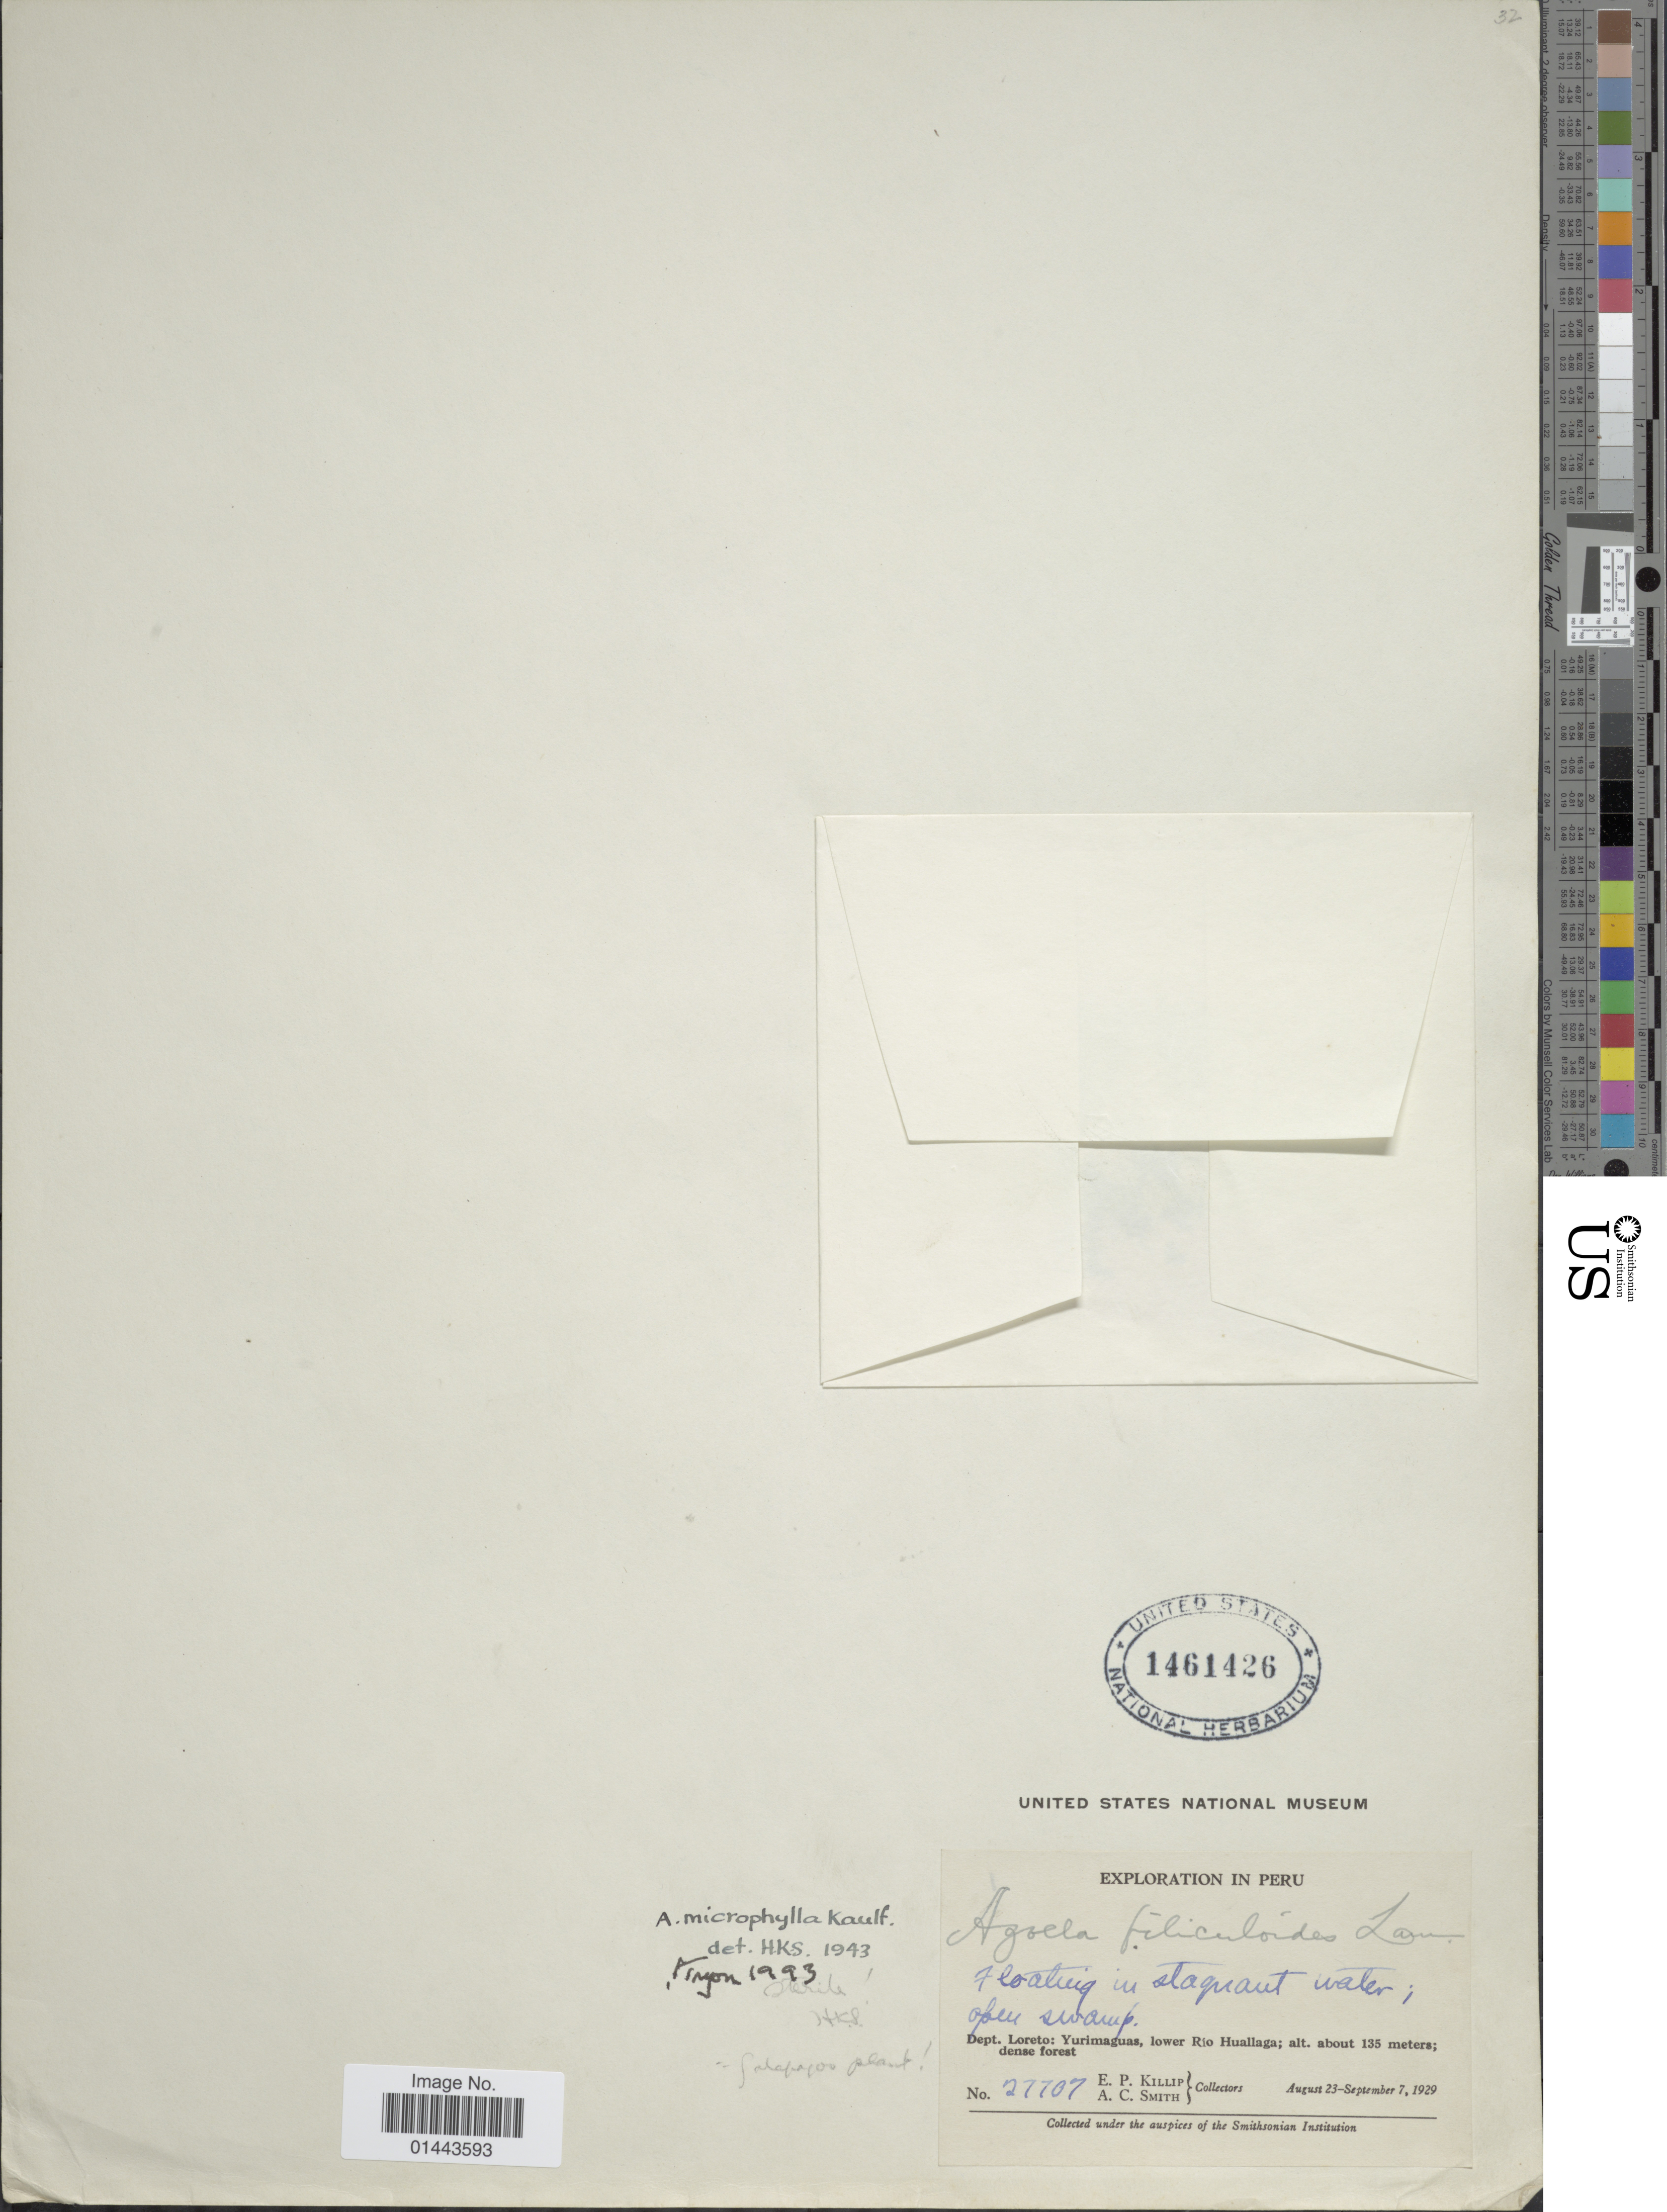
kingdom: Plantae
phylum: Tracheophyta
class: Polypodiopsida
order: Salviniales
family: Salviniaceae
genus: Azolla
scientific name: Azolla microphylla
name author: Kaulf.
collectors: E. P. Killip & A. C. Smith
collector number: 27707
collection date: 1929-08-23/1929-09-07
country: Peru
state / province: Loreto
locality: Floating in stagnant water, open swamp. Yurimaguas, lower Rio Huallaga. dense forest.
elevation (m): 135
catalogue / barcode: US 1461426